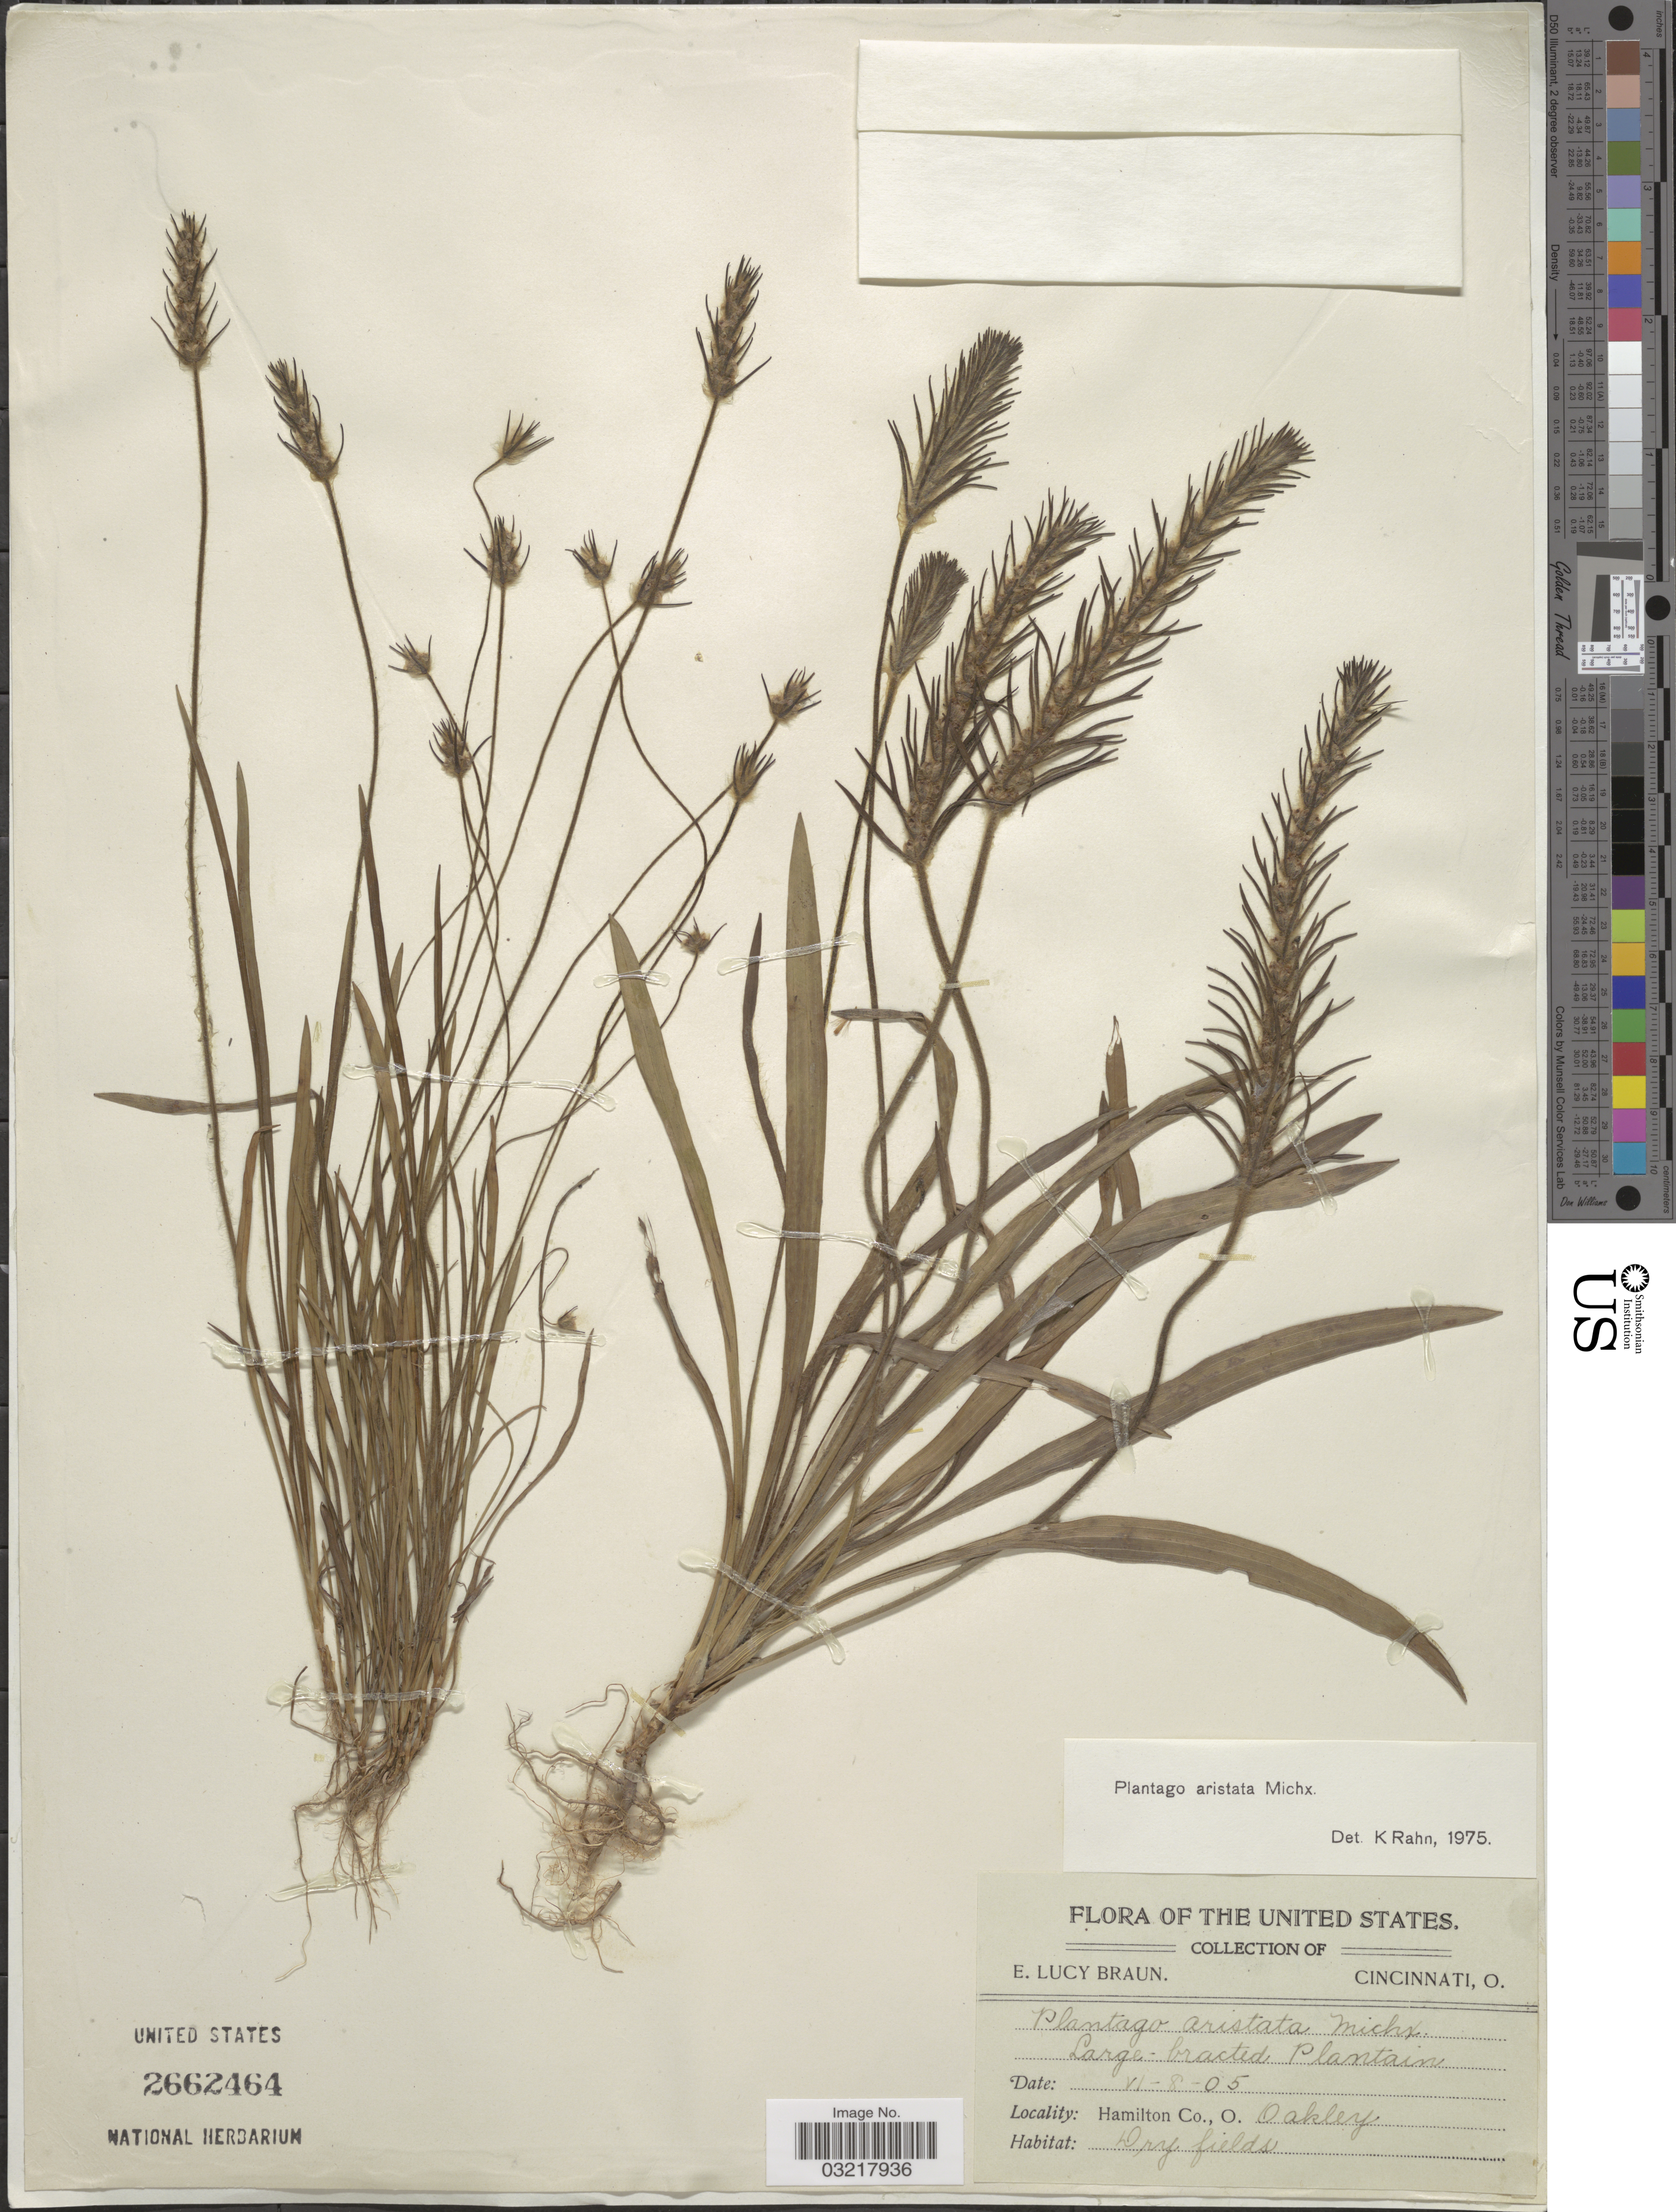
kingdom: Plantae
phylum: Tracheophyta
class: Magnoliopsida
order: Lamiales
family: Plantaginaceae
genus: Plantago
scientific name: Plantago aristata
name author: Michx.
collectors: E. L. Braun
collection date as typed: Transcribed d/m/y: 8/6/5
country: United States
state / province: Ohio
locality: Hamilton Co., O. Oakley.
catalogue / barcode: US 2662464